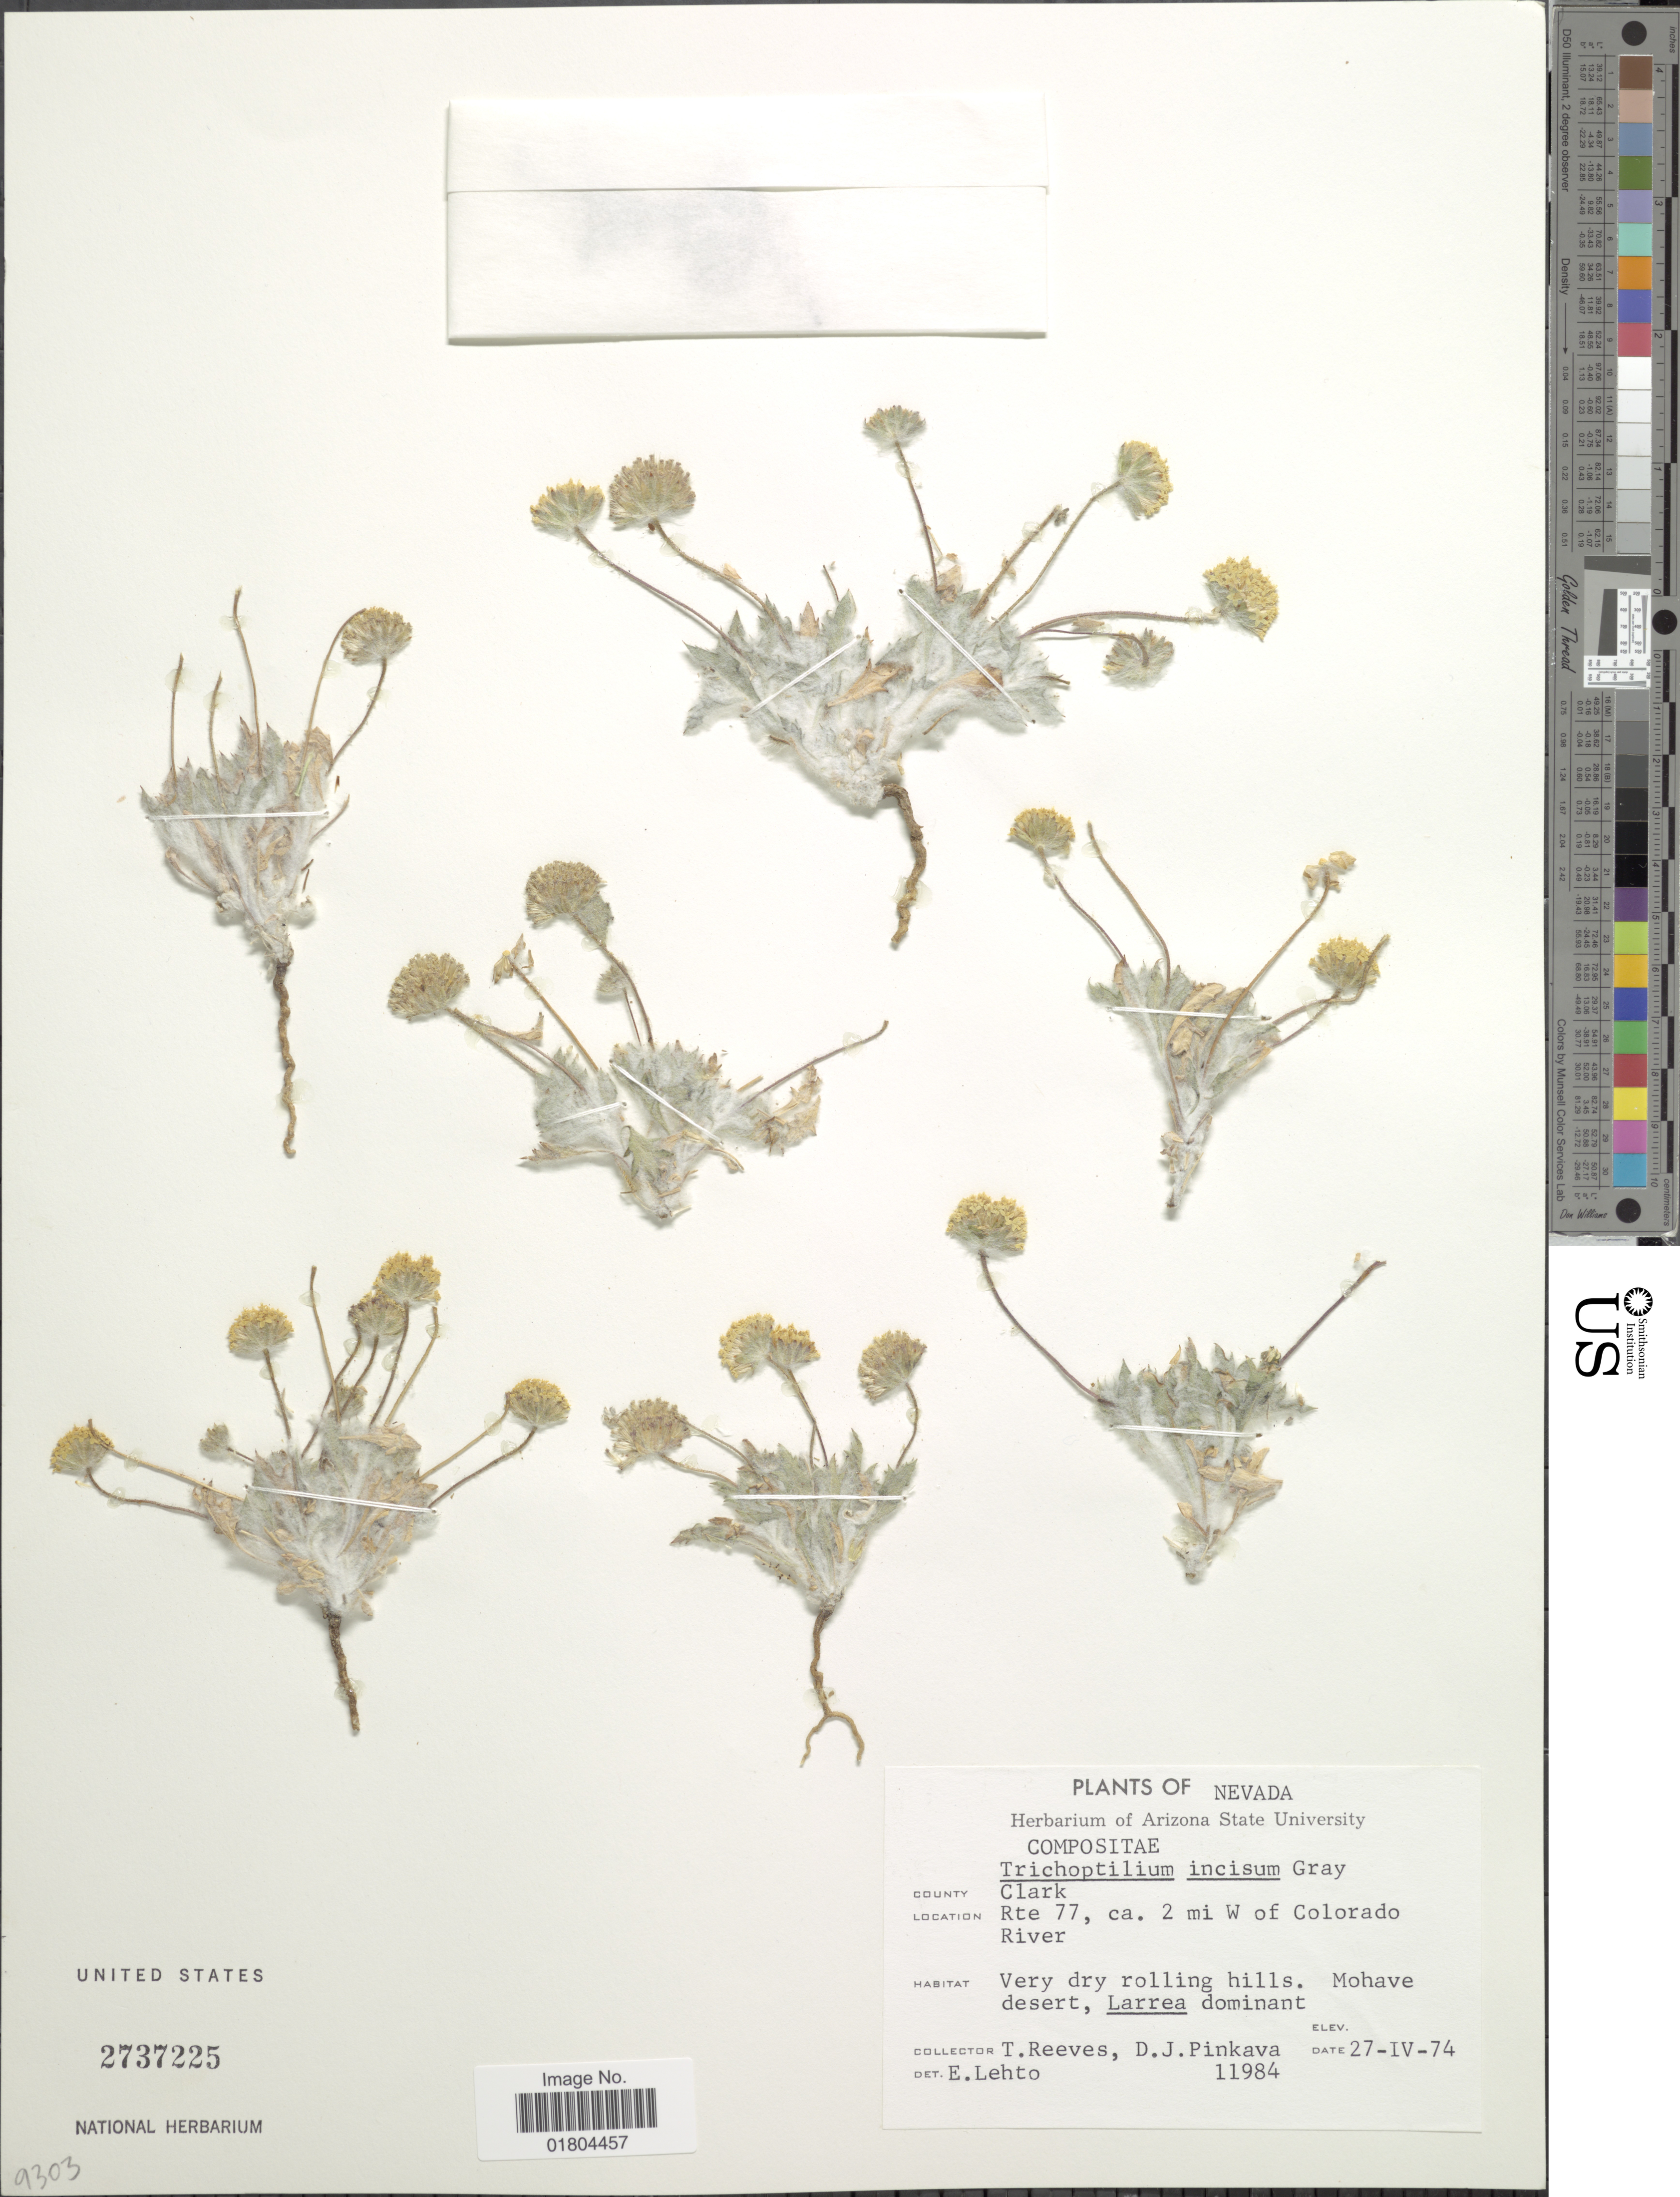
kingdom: Plantae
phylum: Tracheophyta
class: Magnoliopsida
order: Asterales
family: Asteraceae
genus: Trichoptilium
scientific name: Trichoptilium incisum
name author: (A. Gray) A. Gray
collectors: T. Reeves & D. J. Pinkava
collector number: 11984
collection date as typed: Transcribed d/m/y: 27/4/74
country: United States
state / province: Nevada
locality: County Clark, Rte 77, ca. 2 mi W of Colorado River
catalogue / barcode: US 2737225